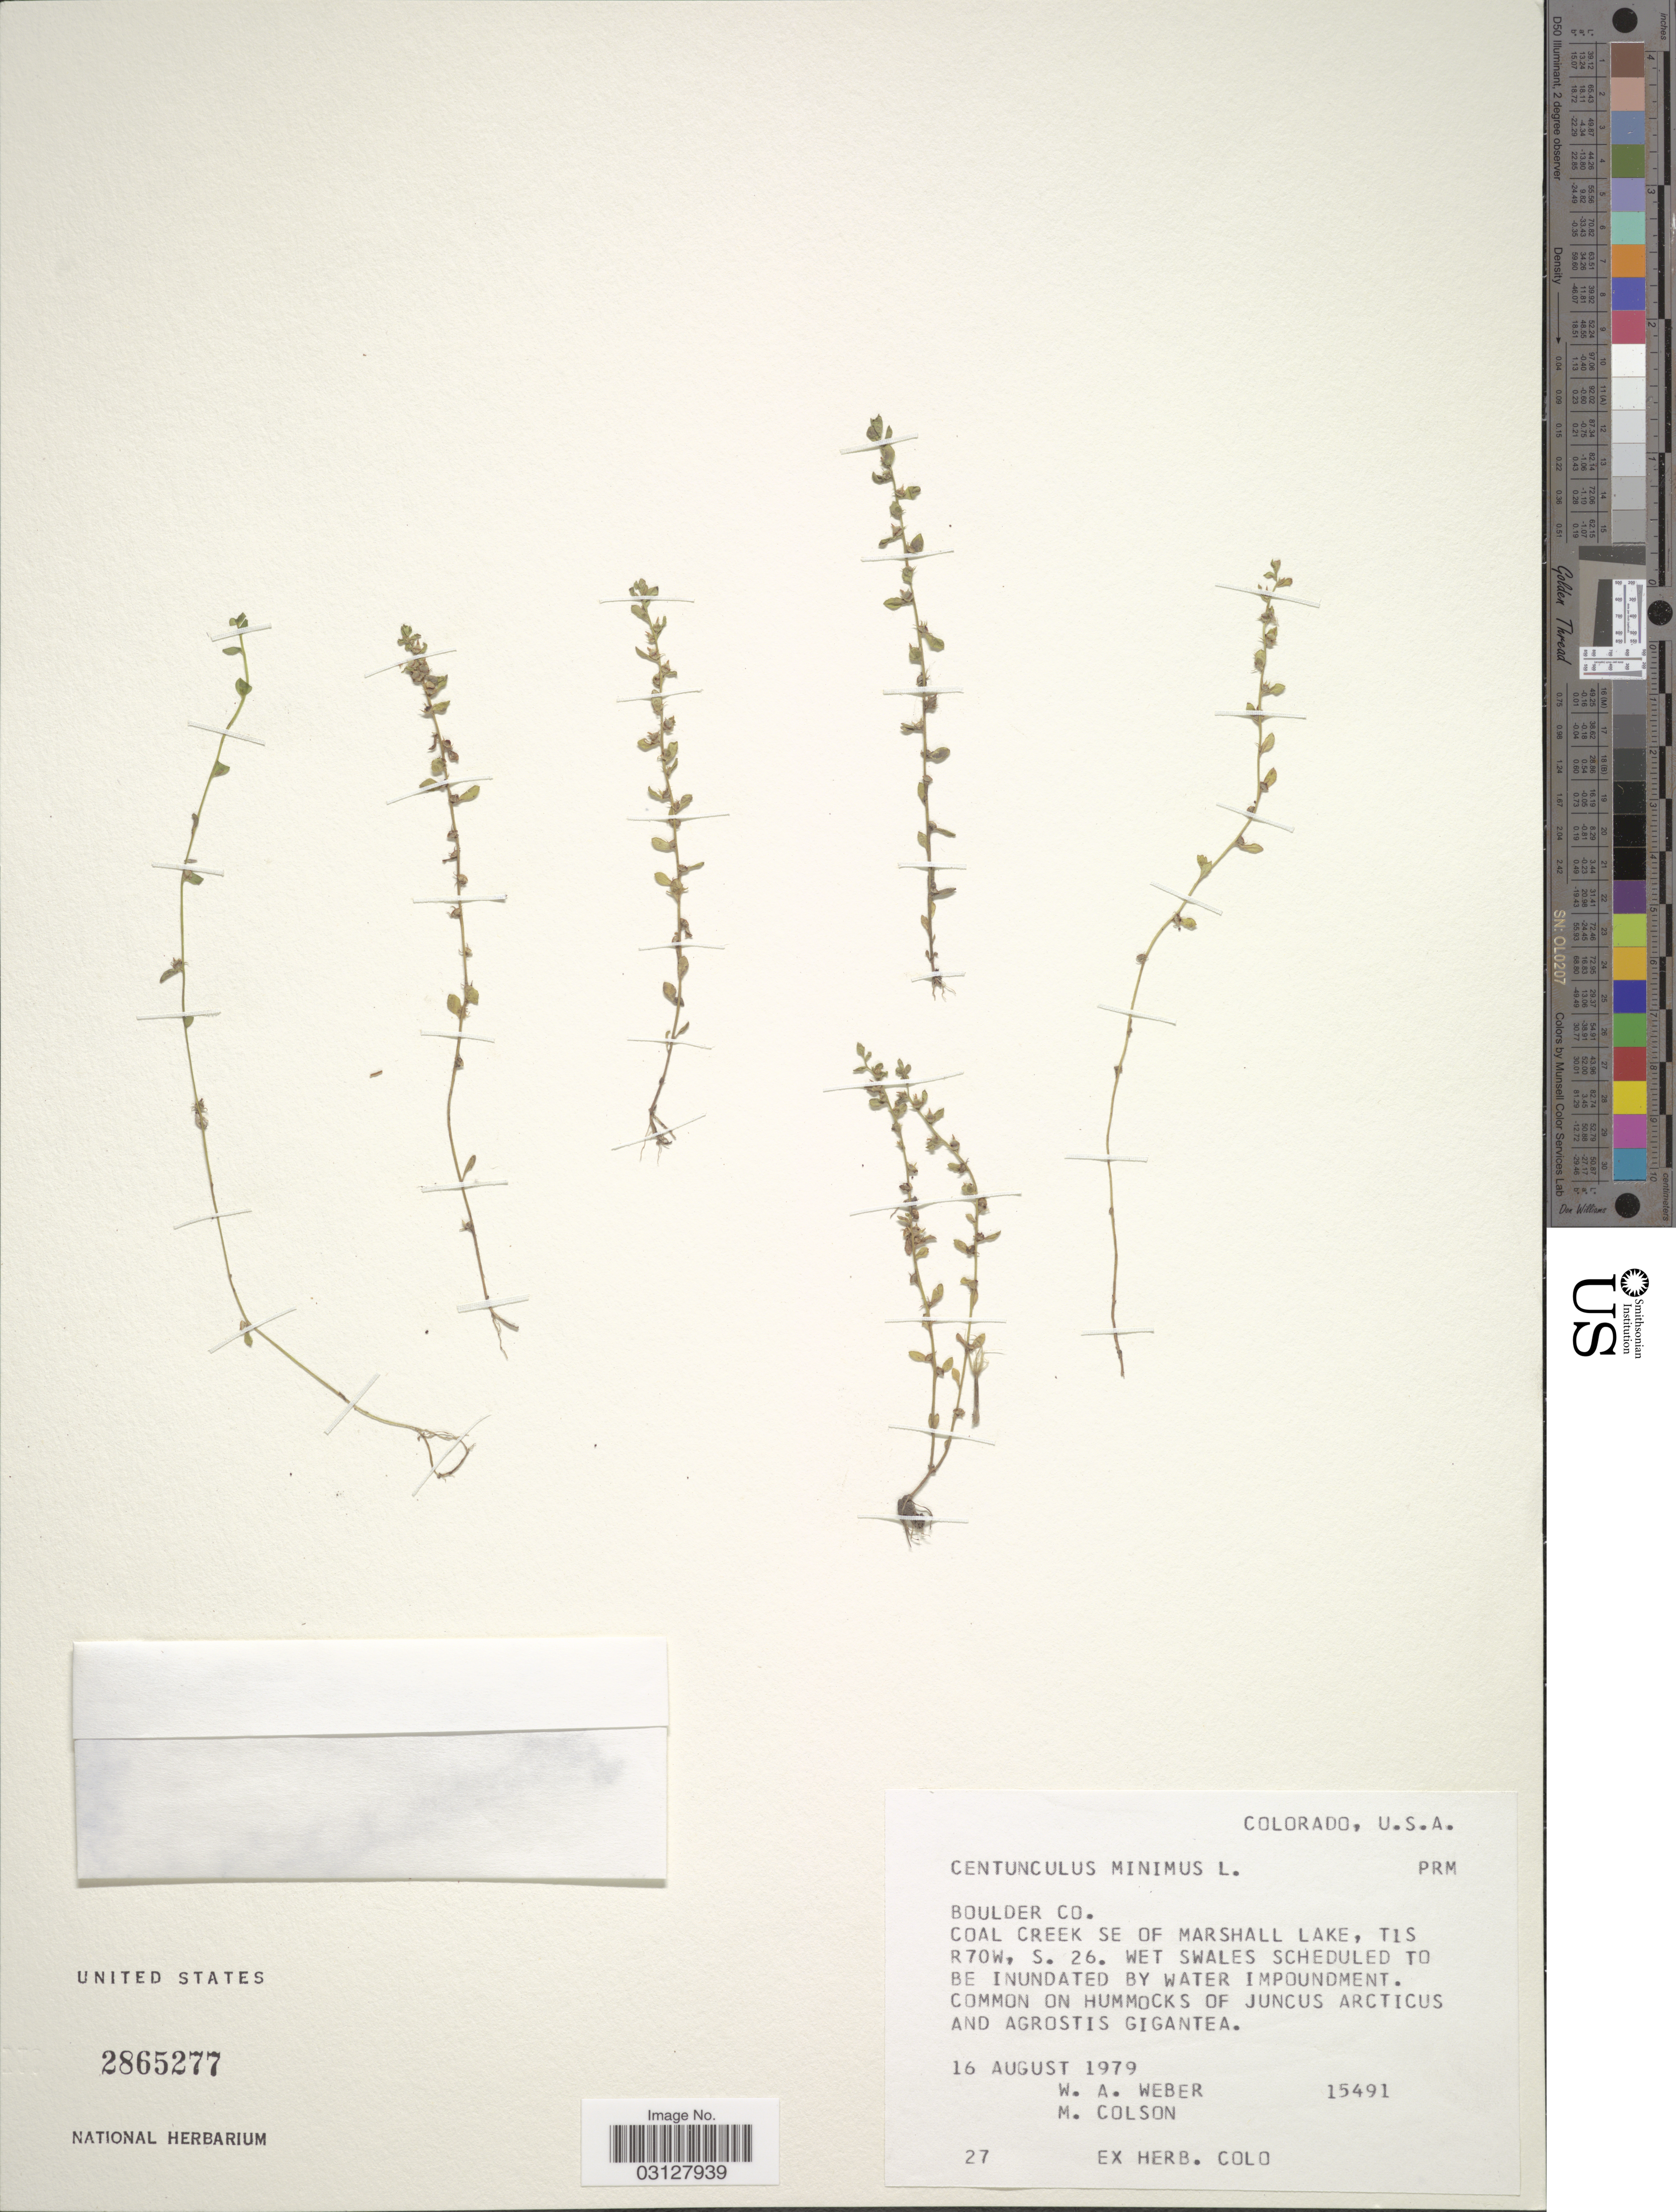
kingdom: Plantae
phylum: Tracheophyta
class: Magnoliopsida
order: Ericales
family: Primulaceae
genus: Centunculus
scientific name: Centunculus minimus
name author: L.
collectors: W. A. Weber & M. Colson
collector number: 15491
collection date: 1979-08-16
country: United States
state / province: Colorado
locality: Boulder Co., Coal Creek SE of Marshall Lake, T1S R70W, S.26.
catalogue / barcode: US 2865277